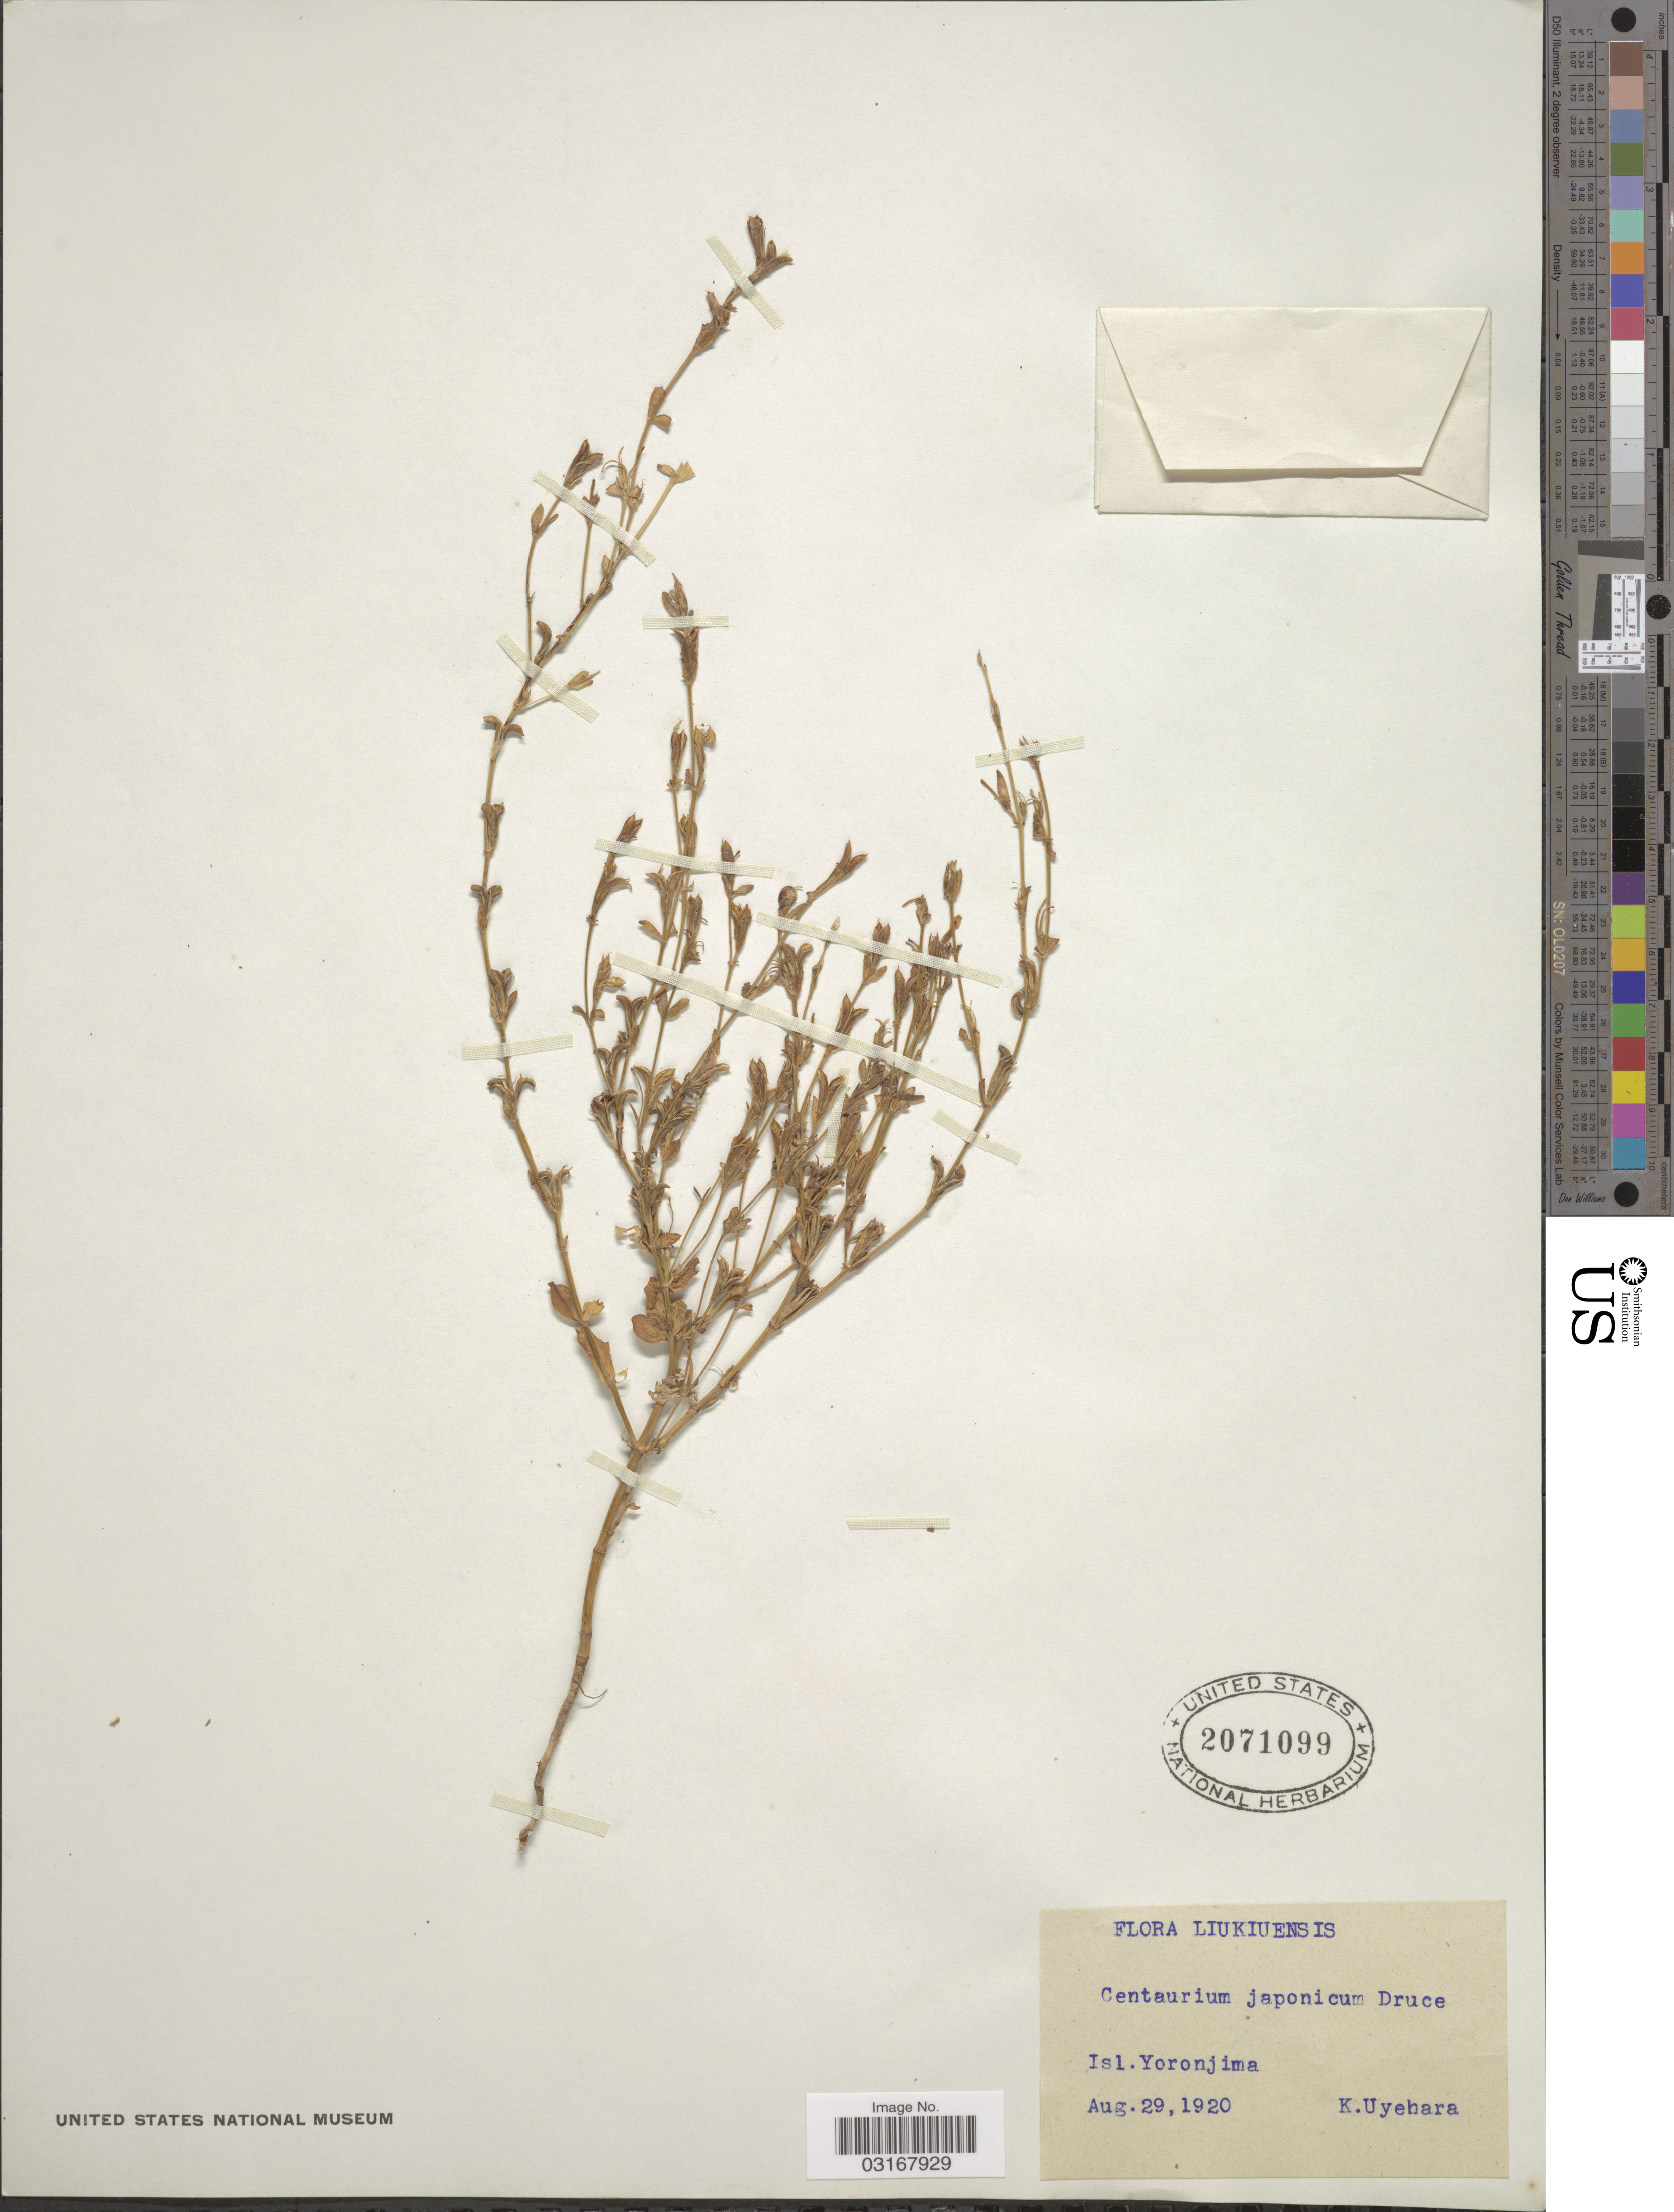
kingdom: Plantae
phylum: Tracheophyta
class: Magnoliopsida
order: Gentianales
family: Gentianaceae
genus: Centaurium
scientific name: Centaurium japonicum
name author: (Maxim.) Druce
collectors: K. Uyehara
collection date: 1920-08-29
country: Japan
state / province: Okinawa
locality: Isl. Yoronjima.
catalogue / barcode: US 2071099